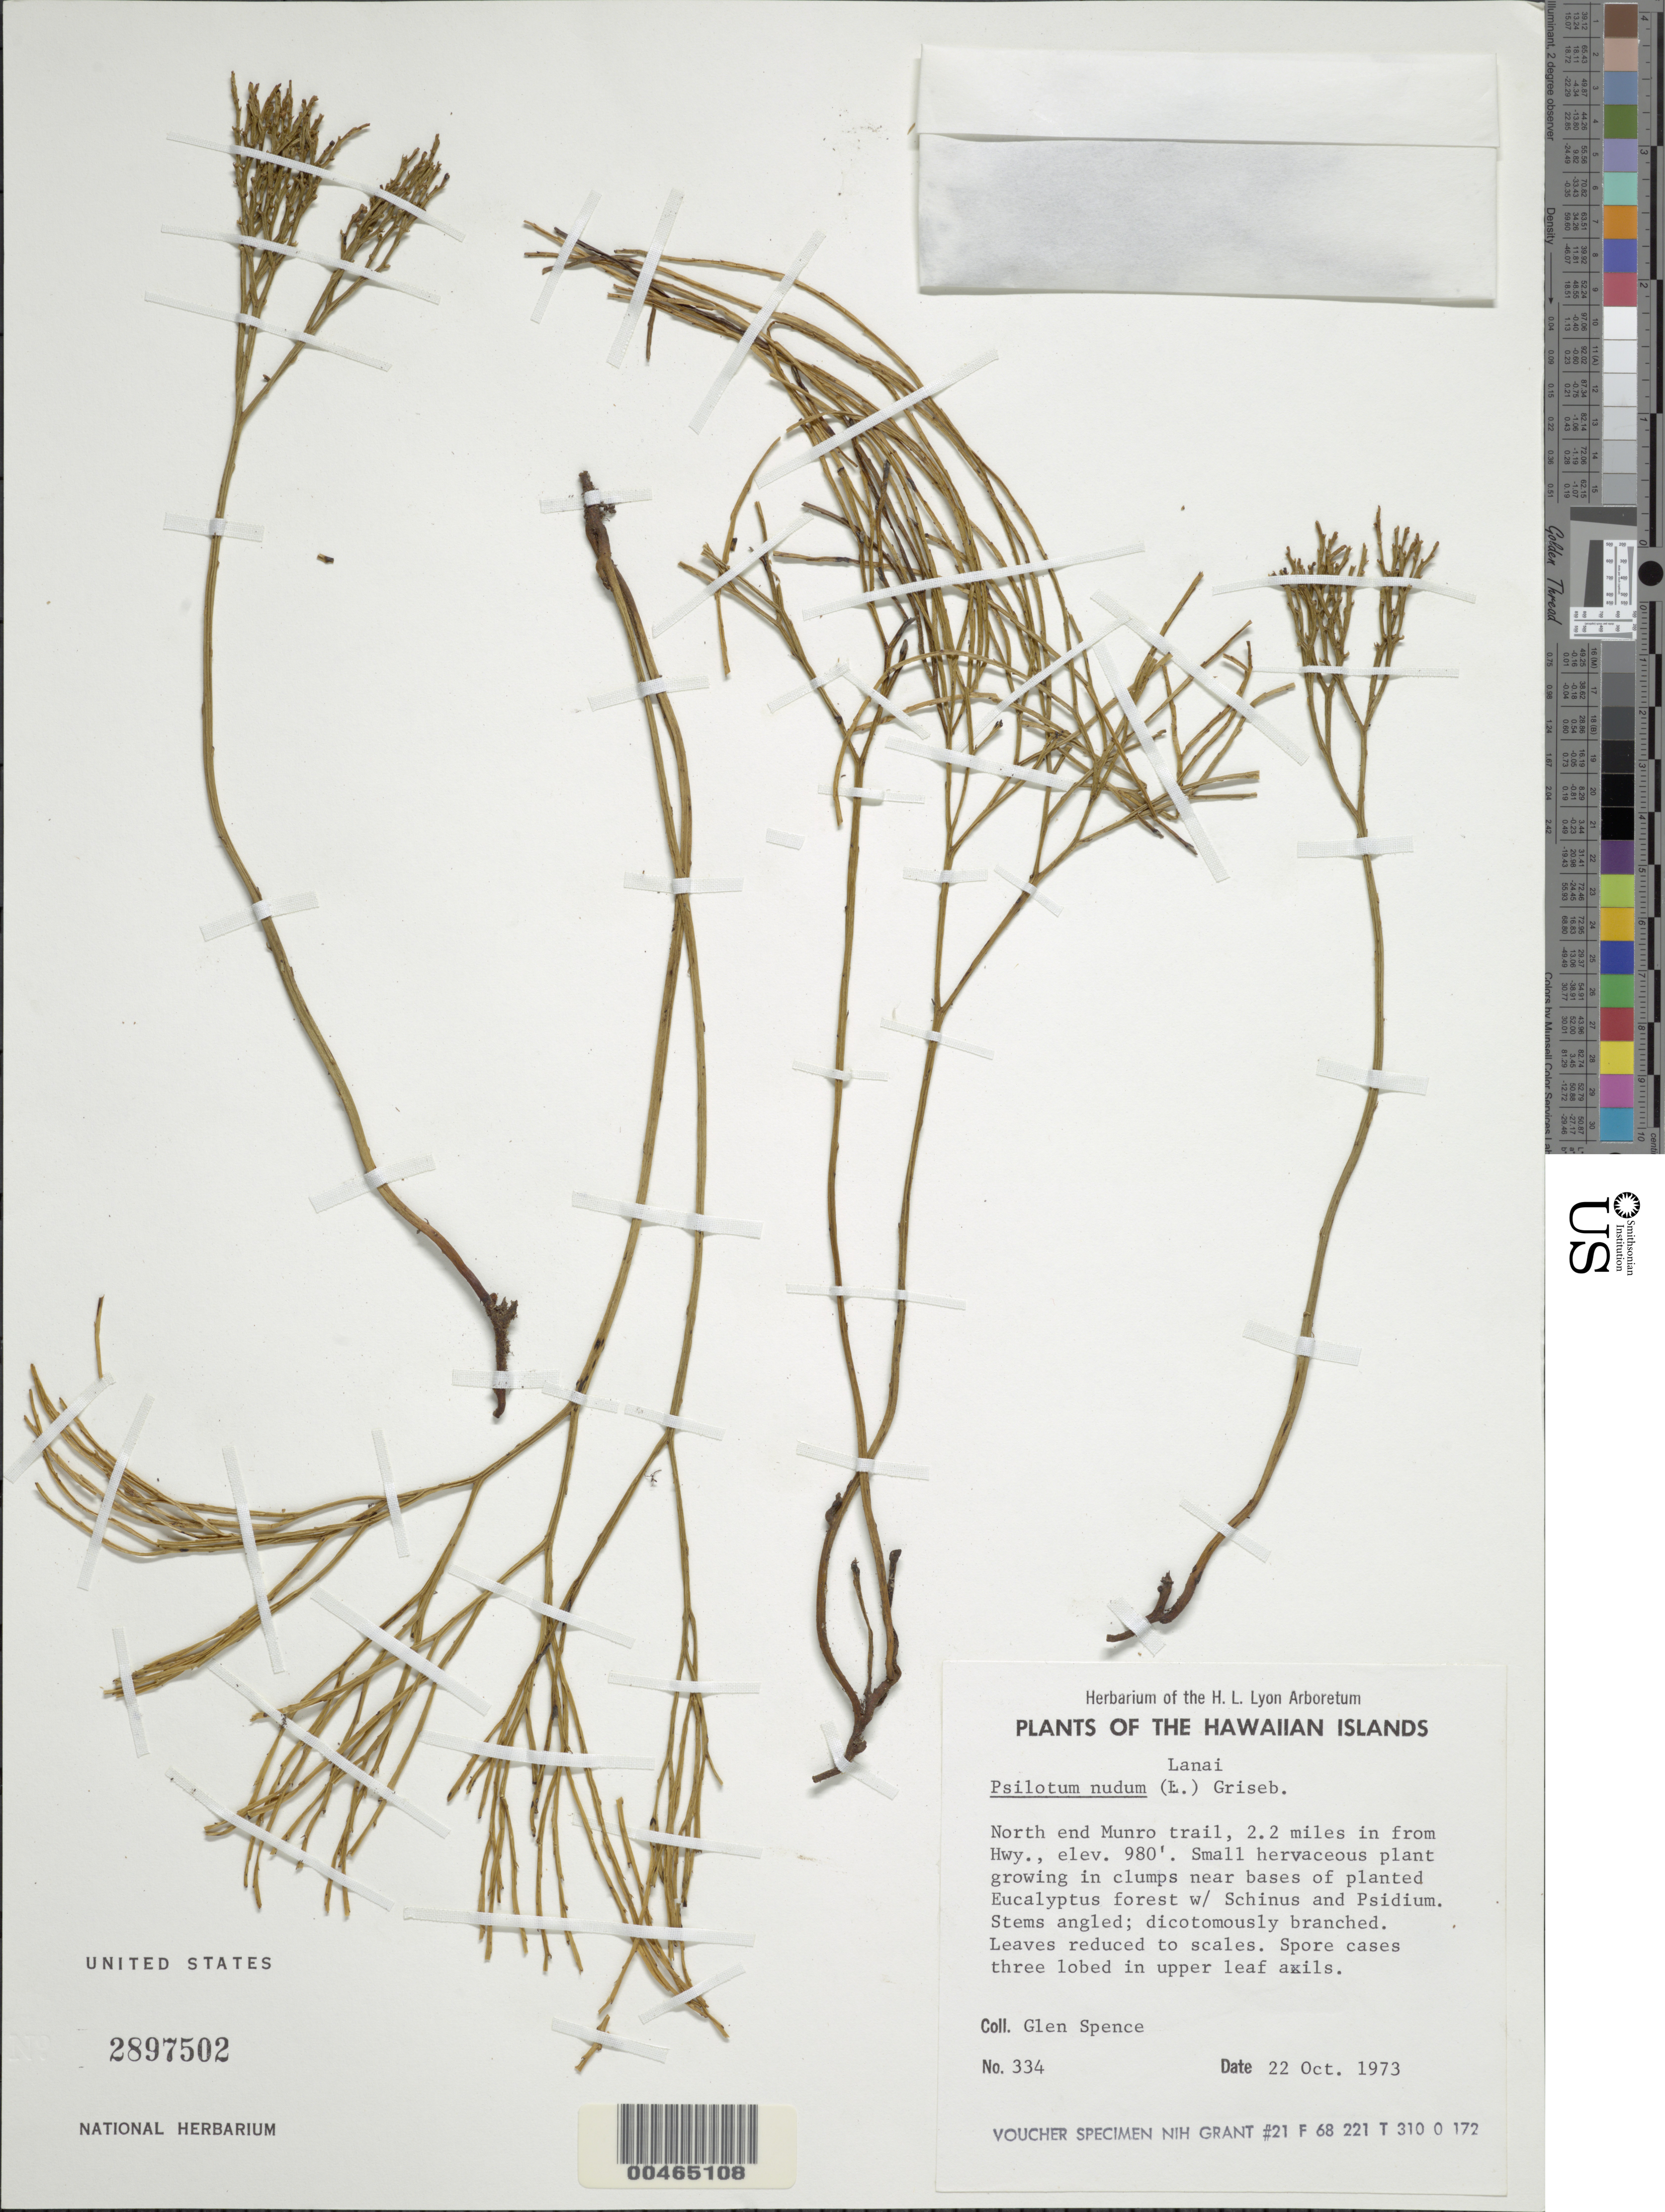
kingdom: Plantae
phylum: Tracheophyta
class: Polypodiopsida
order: Psilotales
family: Psilotaceae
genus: Psilotum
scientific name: Psilotum nudum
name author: (L.) P. Beauv.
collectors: G. Spence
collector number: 334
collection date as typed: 22 Oct 1973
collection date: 1973-10-22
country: United States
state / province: Hawaii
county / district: Maui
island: Lana'i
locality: N end Munro Trail, 2.2 mi in from Hwy., Lanai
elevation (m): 299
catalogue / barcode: US 2897502